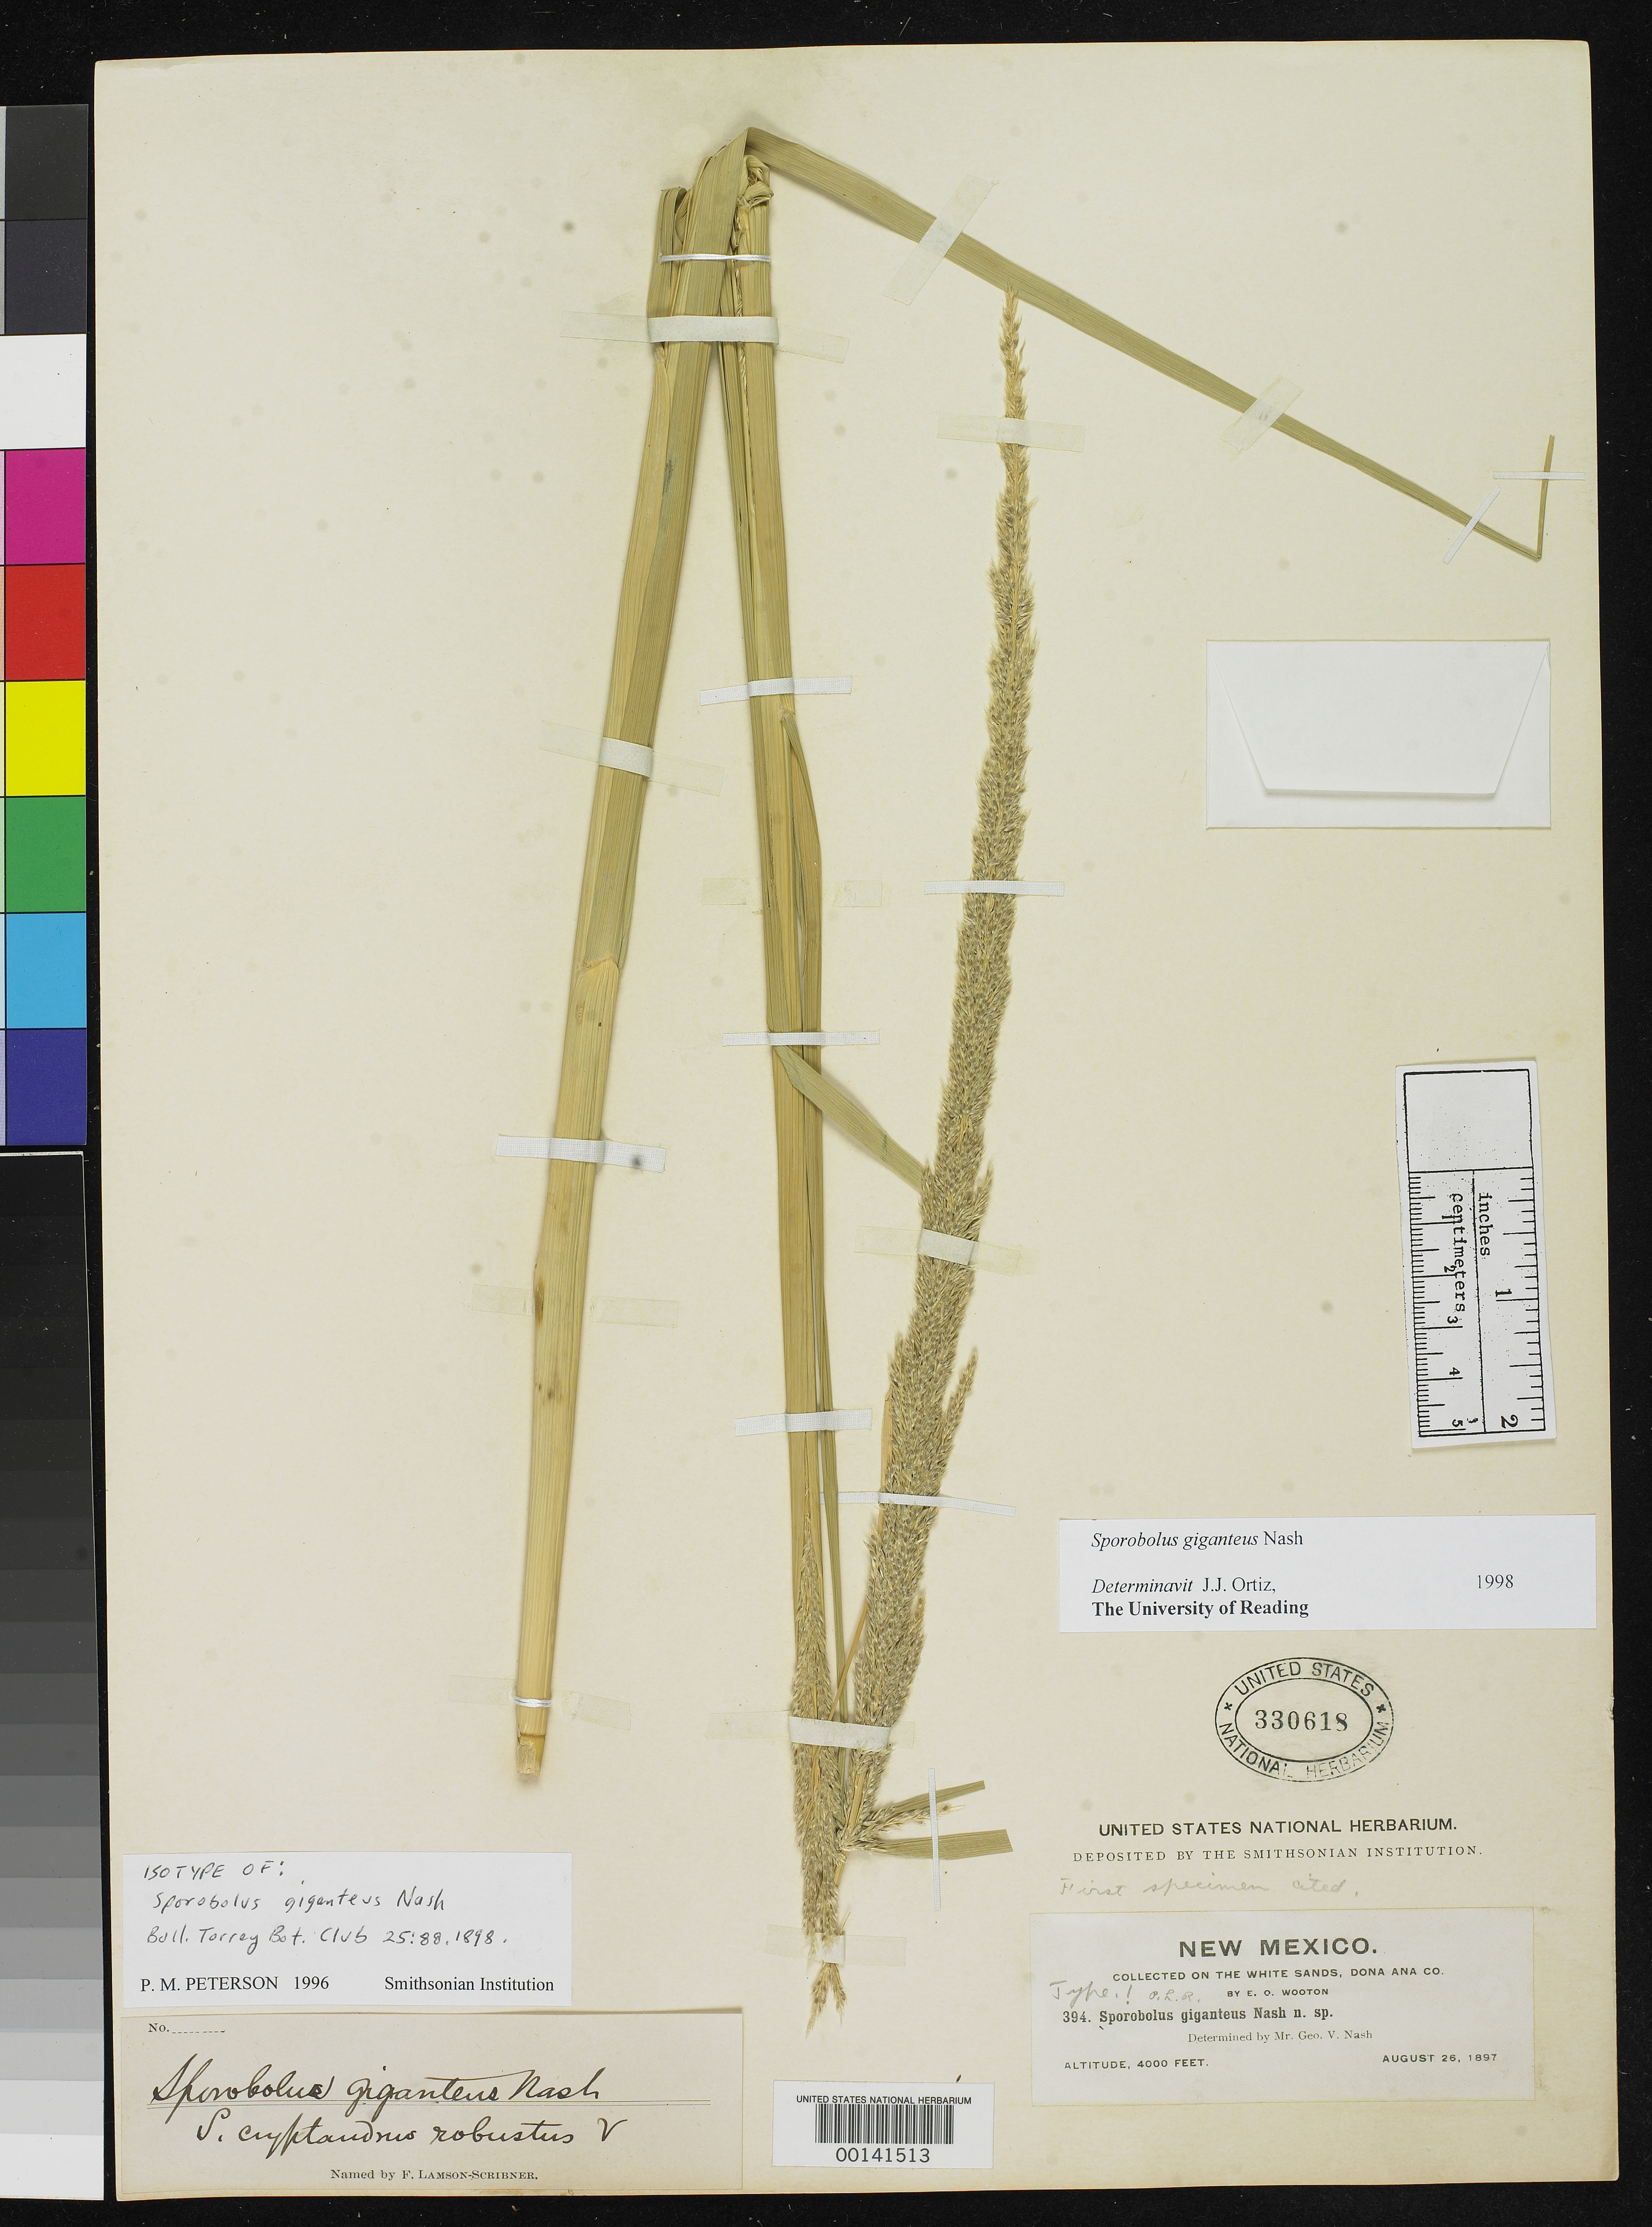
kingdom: Plantae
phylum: Tracheophyta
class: Liliopsida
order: Poales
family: Poaceae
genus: Sporobolus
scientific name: Sporobolus giganteus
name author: Nash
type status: Isotype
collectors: E. O. Wooton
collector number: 394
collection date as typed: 26 Aug 1897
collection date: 1897-08-26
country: United States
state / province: New Mexico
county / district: Dona Ana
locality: White Sands.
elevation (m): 1219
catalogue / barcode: US 330618